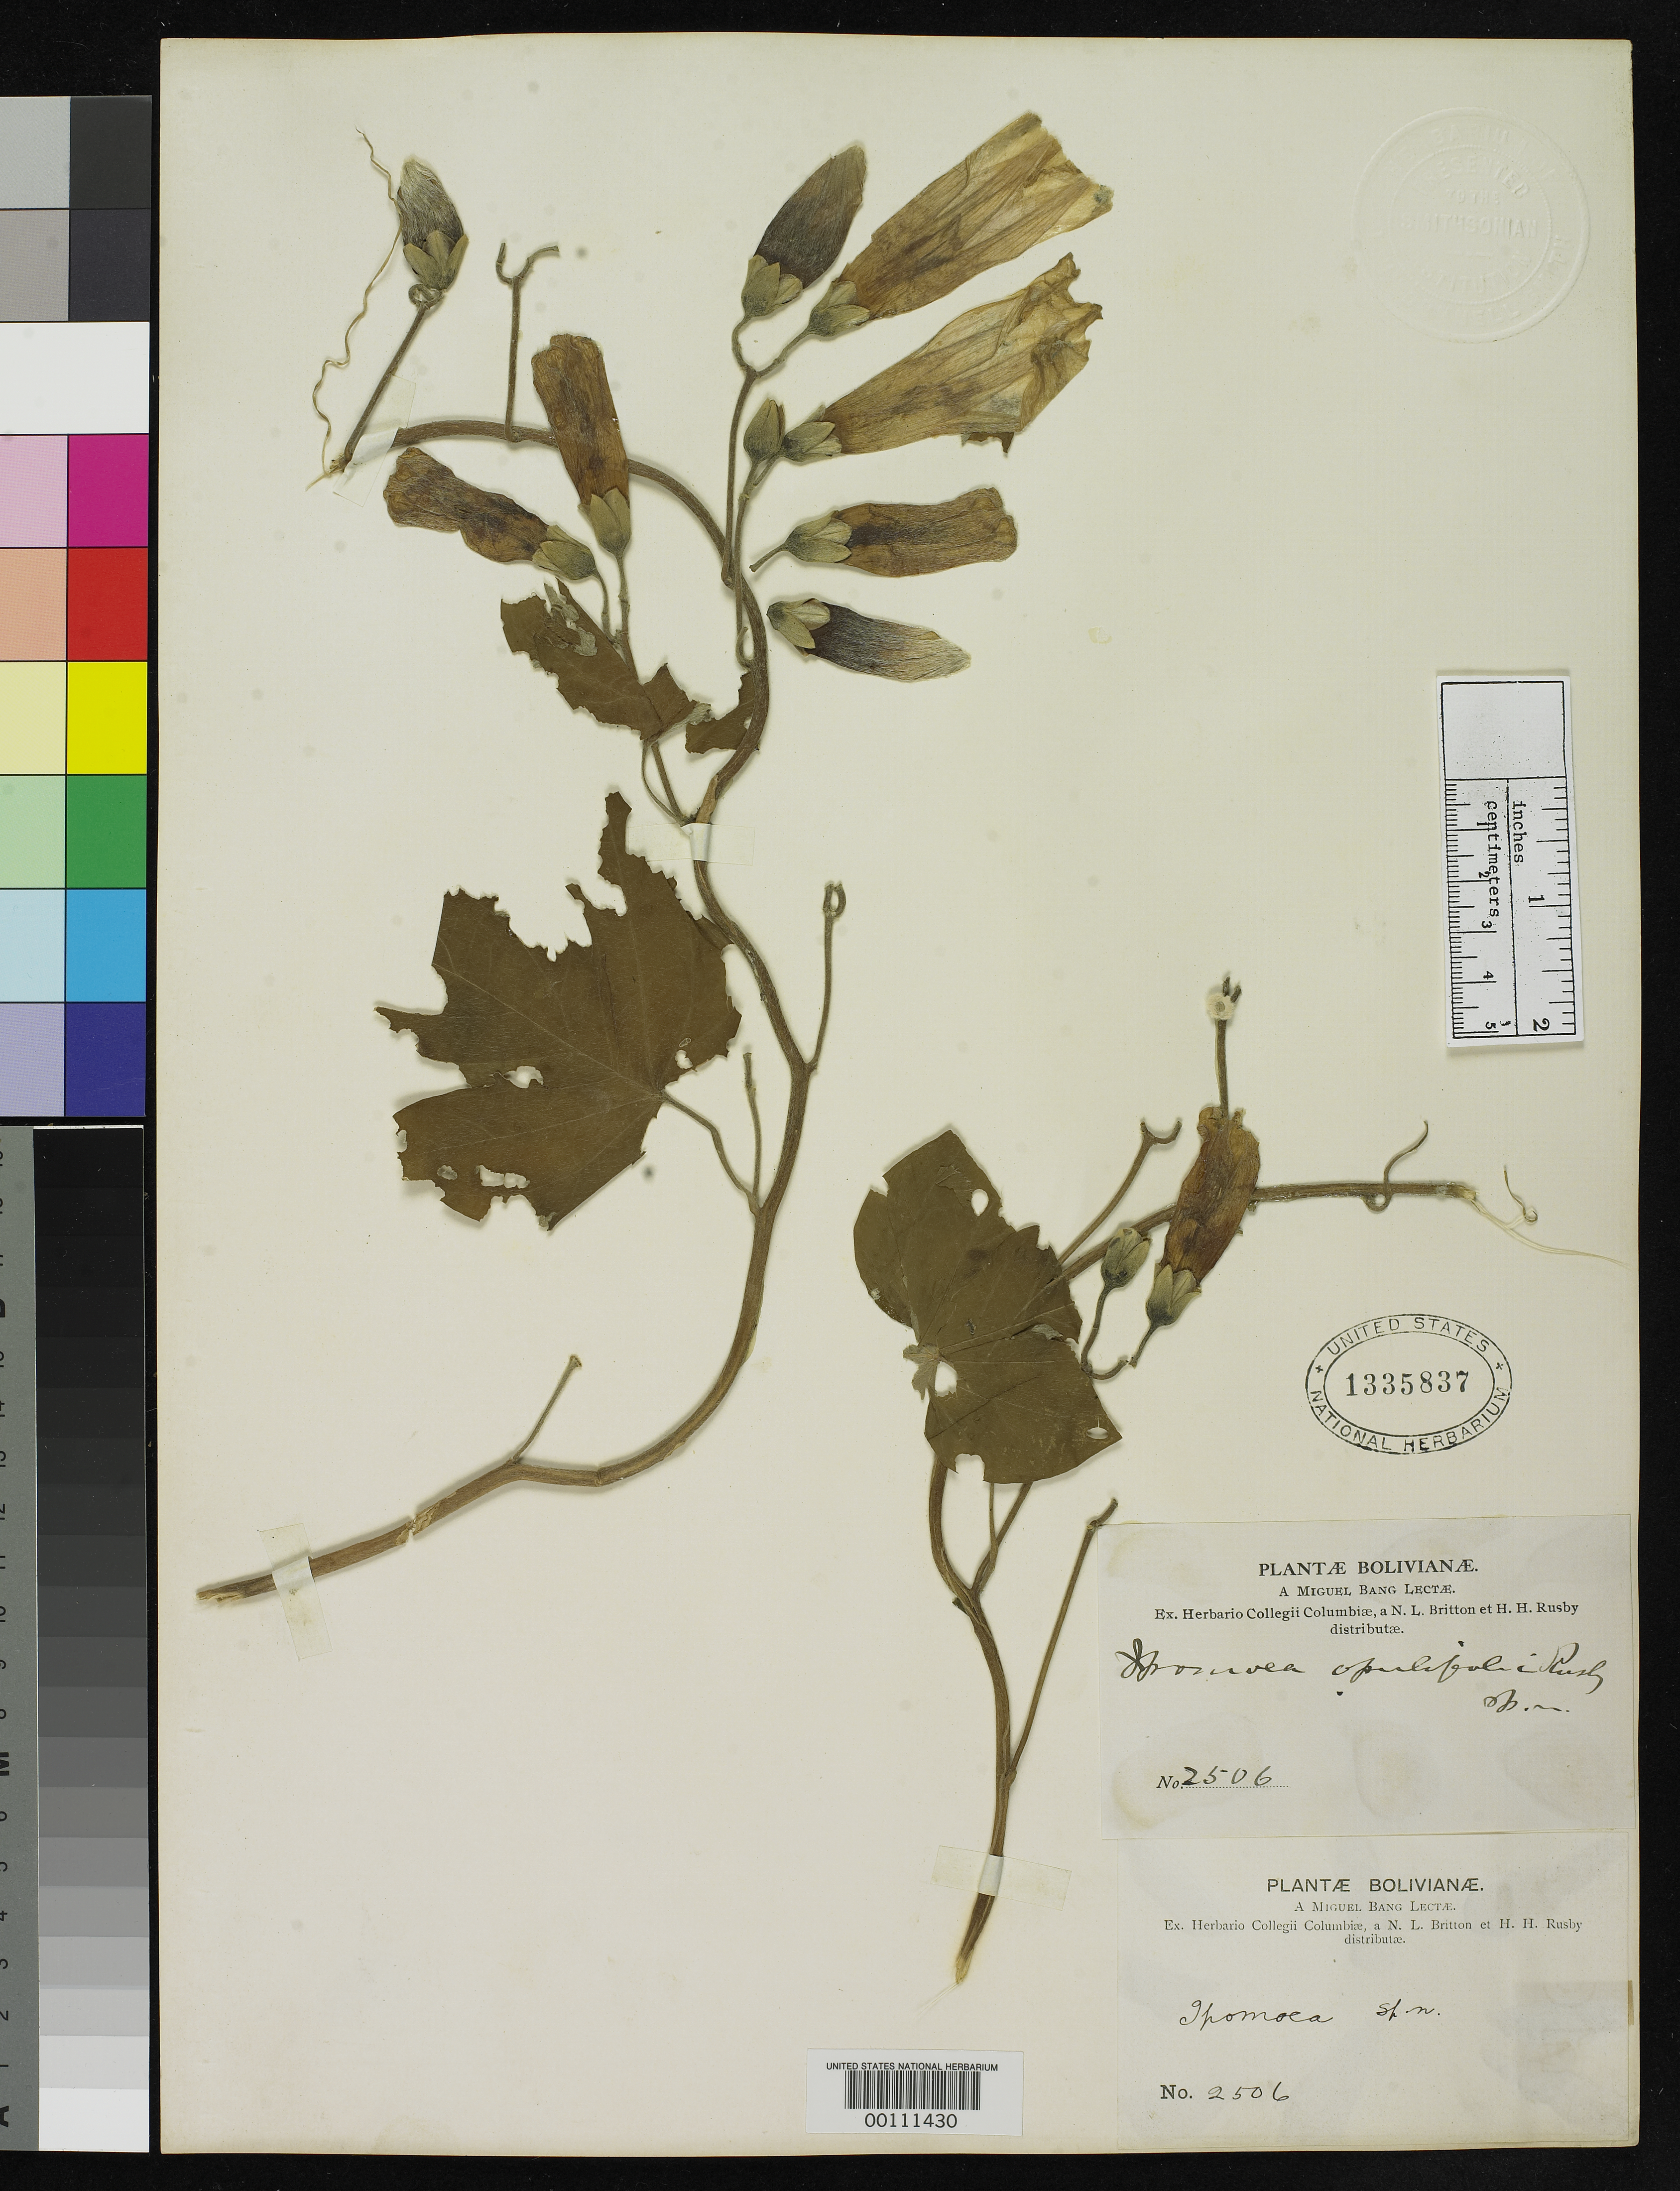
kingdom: Plantae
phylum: Tracheophyta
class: Magnoliopsida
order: Solanales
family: Convolvulaceae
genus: Ipomoea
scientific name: Ipomoea opulifolia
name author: Rusby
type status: Isosyntype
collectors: H. H. Rusby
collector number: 1999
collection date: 1886-05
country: Bolivia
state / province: La Páz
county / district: Larecaja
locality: Guanay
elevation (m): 610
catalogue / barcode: US 1335837